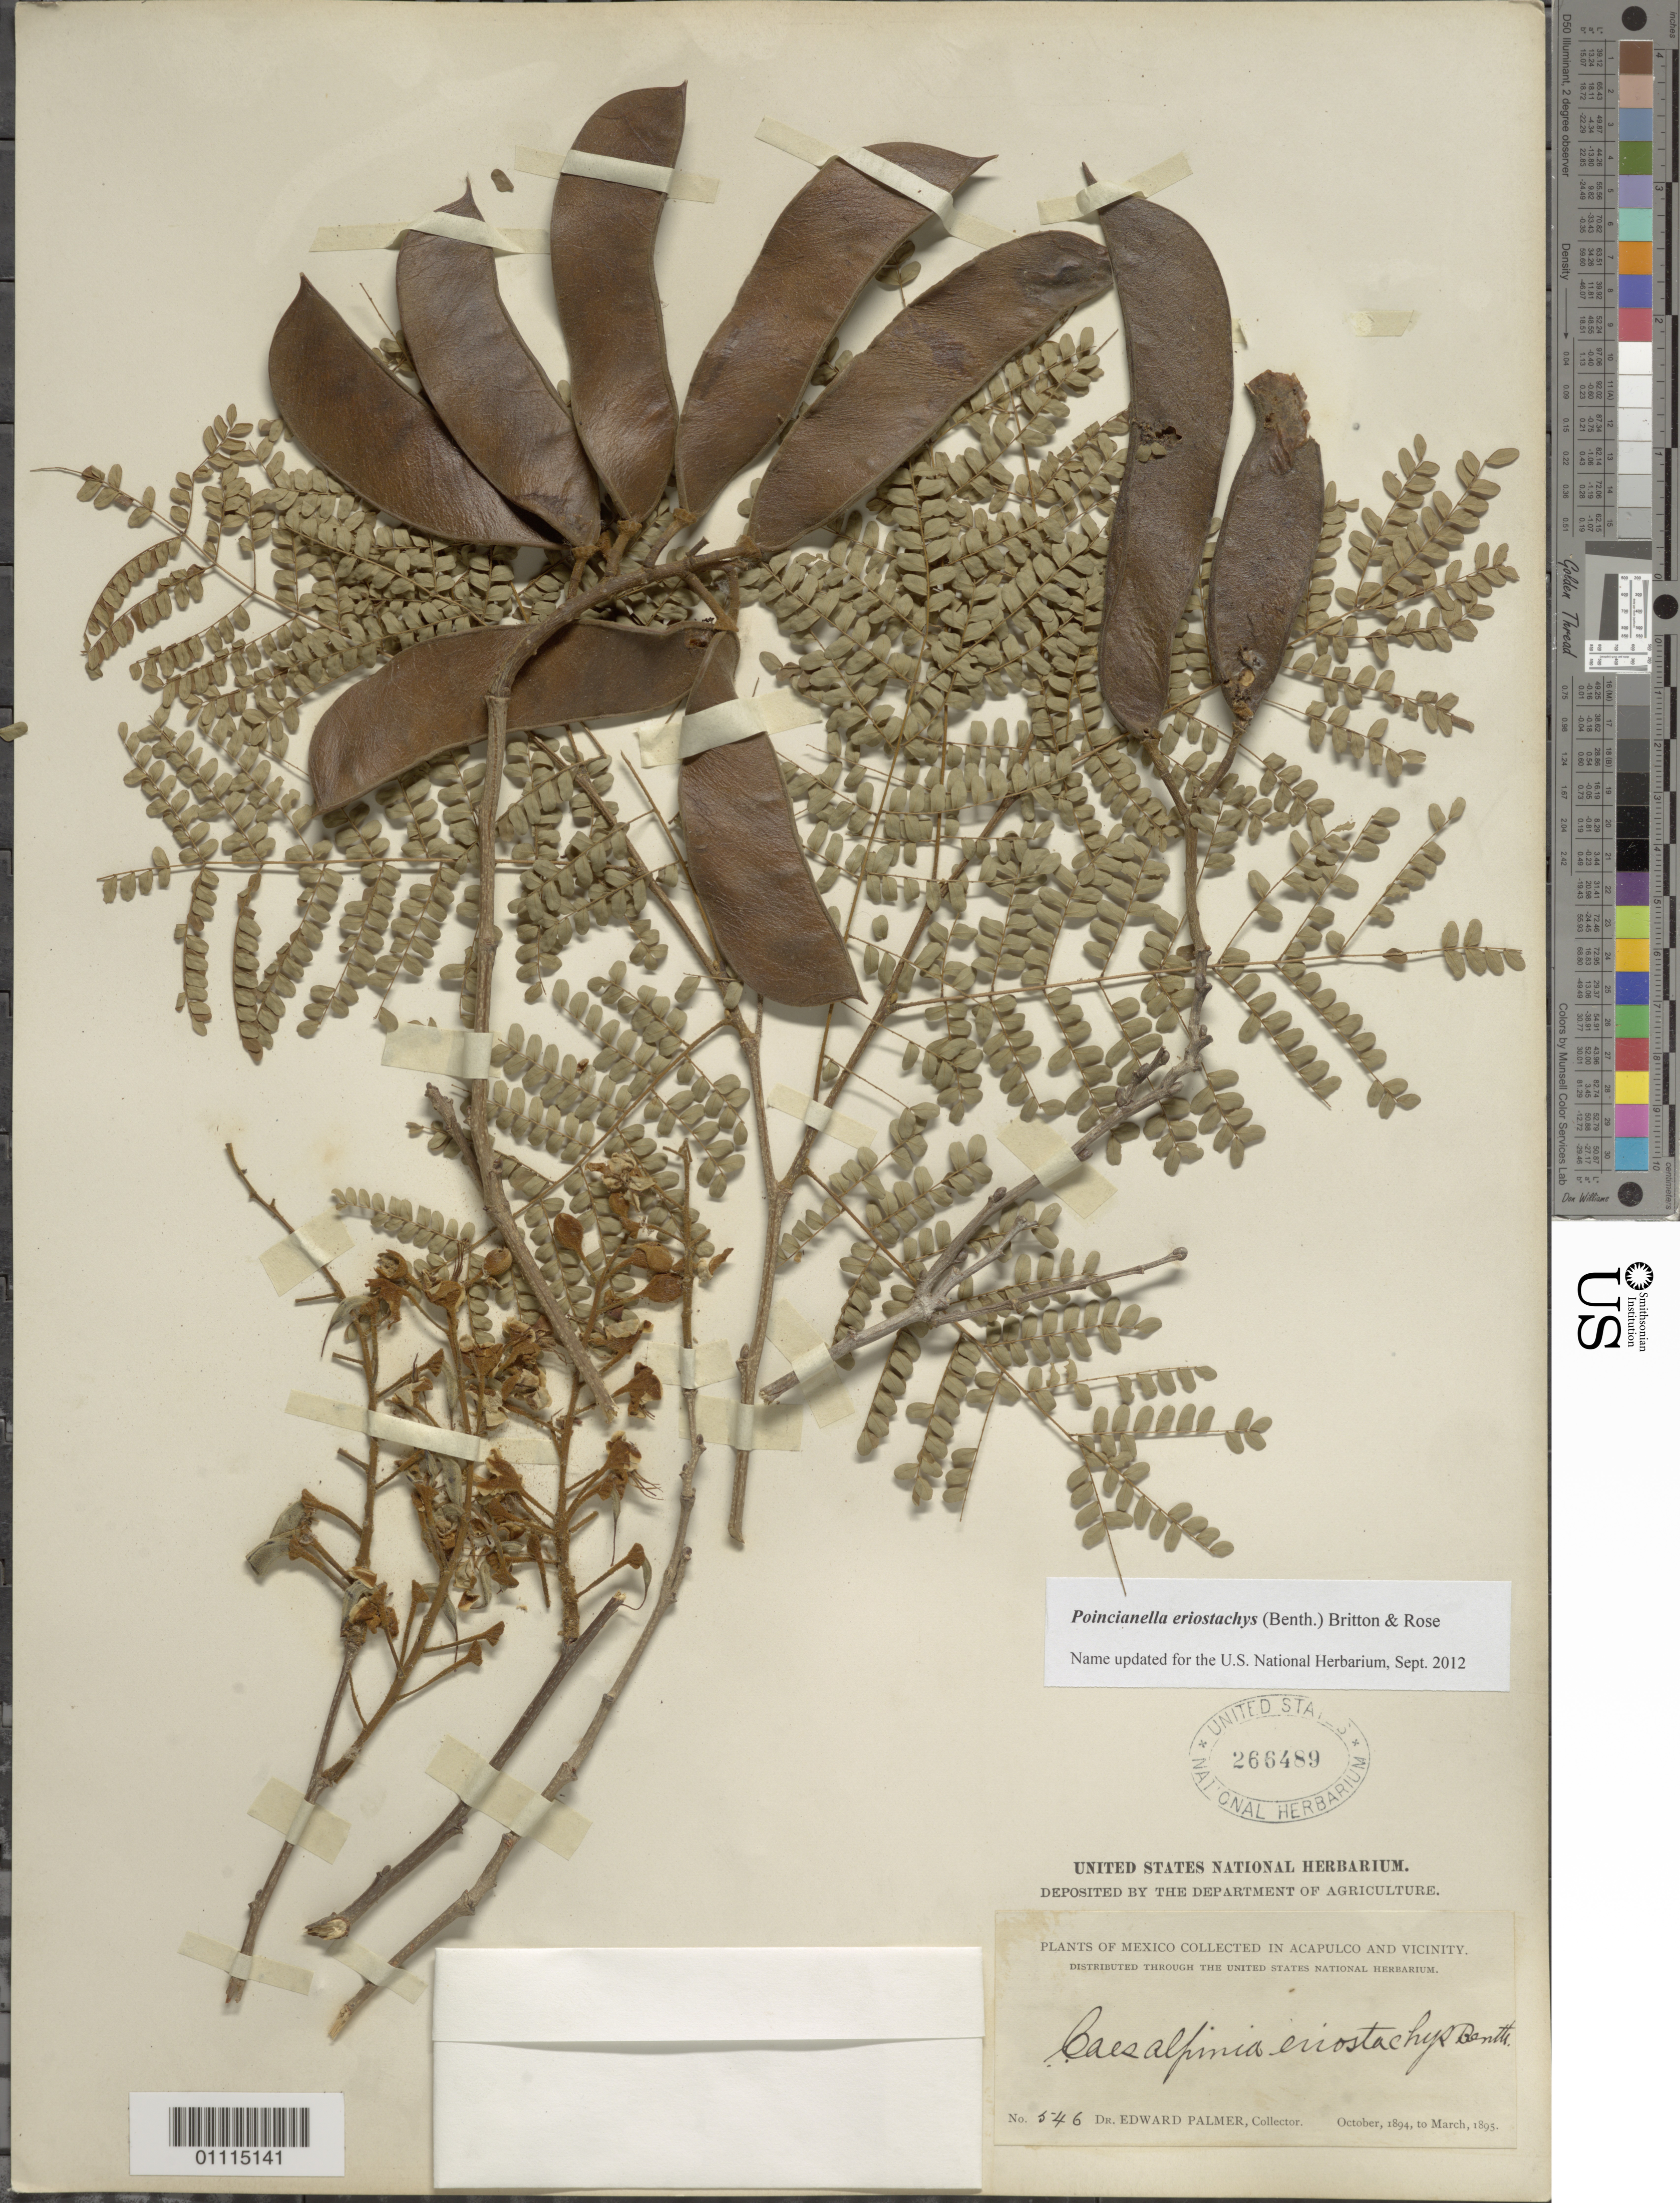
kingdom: Plantae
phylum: Tracheophyta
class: Magnoliopsida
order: Fabales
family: Fabaceae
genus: Cenostigma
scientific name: Cenostigma eriostachys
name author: (Benth.) Gagnon & G.P. Lewis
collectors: E. Palmer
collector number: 546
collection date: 1894-10/1895-03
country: Mexico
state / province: Guerrero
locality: Acapulco and vicinity.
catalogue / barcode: US 266489